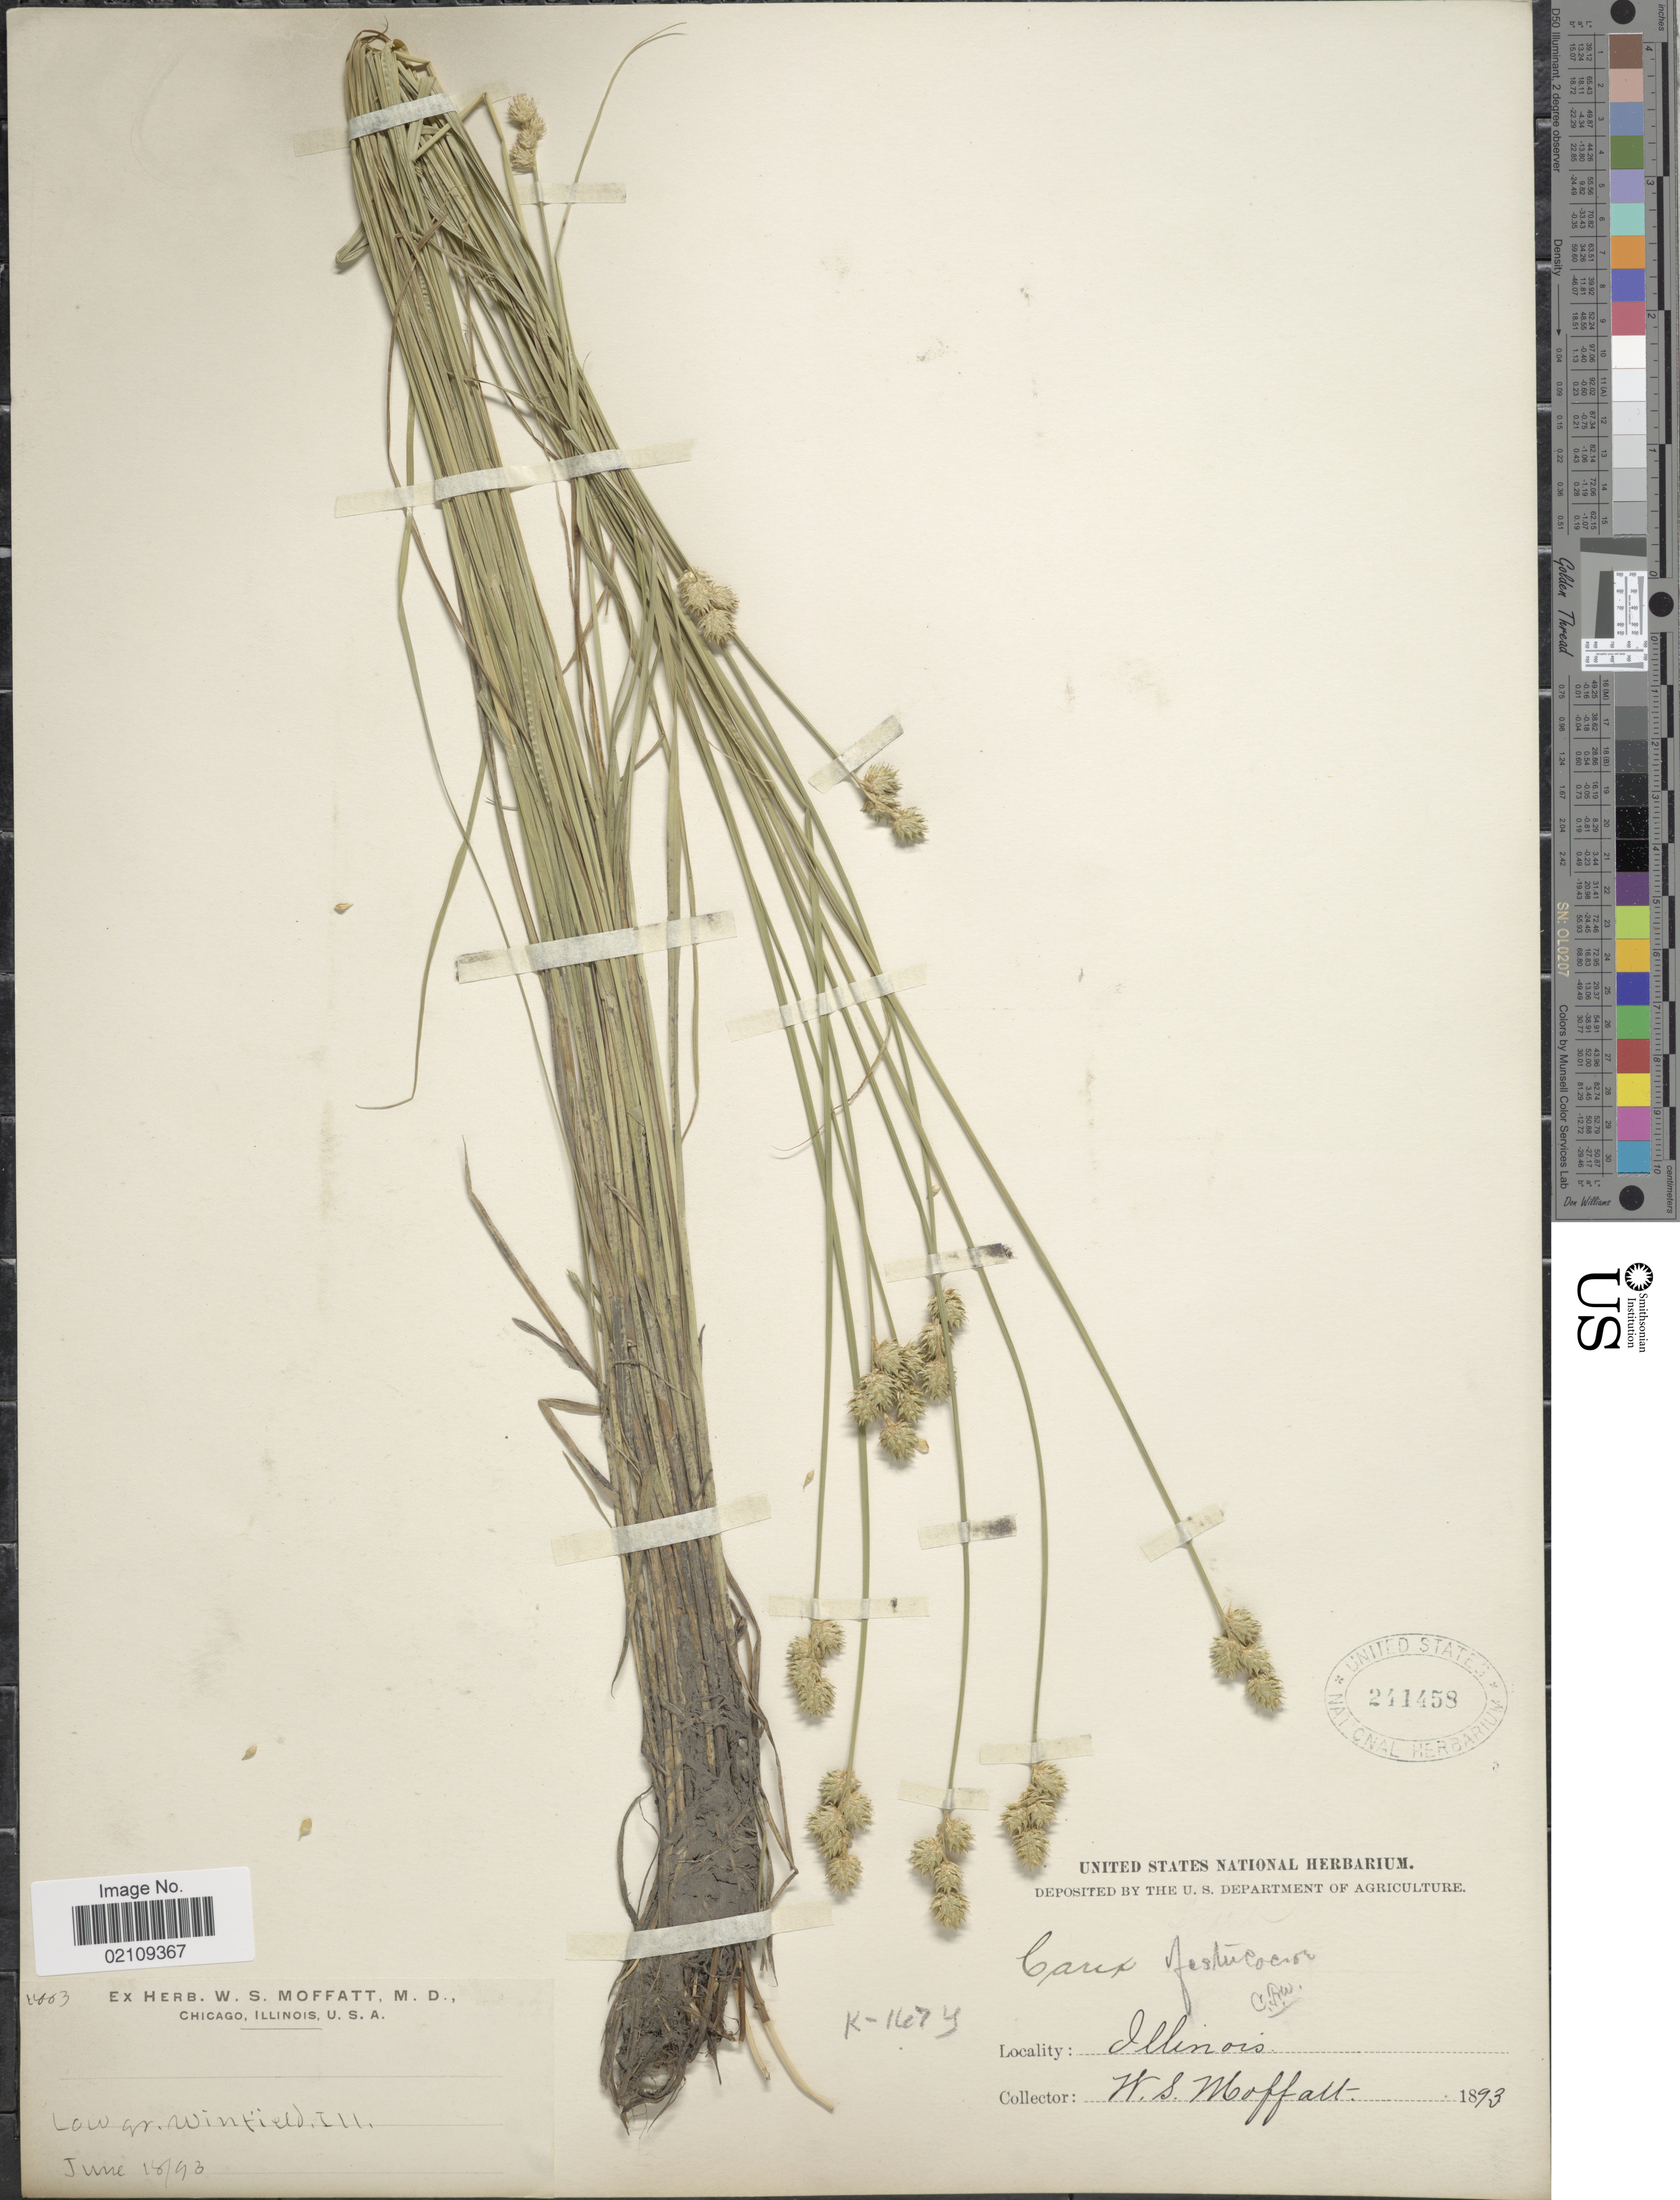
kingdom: Plantae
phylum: Tracheophyta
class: Liliopsida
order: Poales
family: Cyperaceae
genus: Carex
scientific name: Carex festucacea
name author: Willd.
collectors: W. Moffatt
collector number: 1883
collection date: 1893-06-18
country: United States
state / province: Illinois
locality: Low gr. Winfield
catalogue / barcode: US 241458